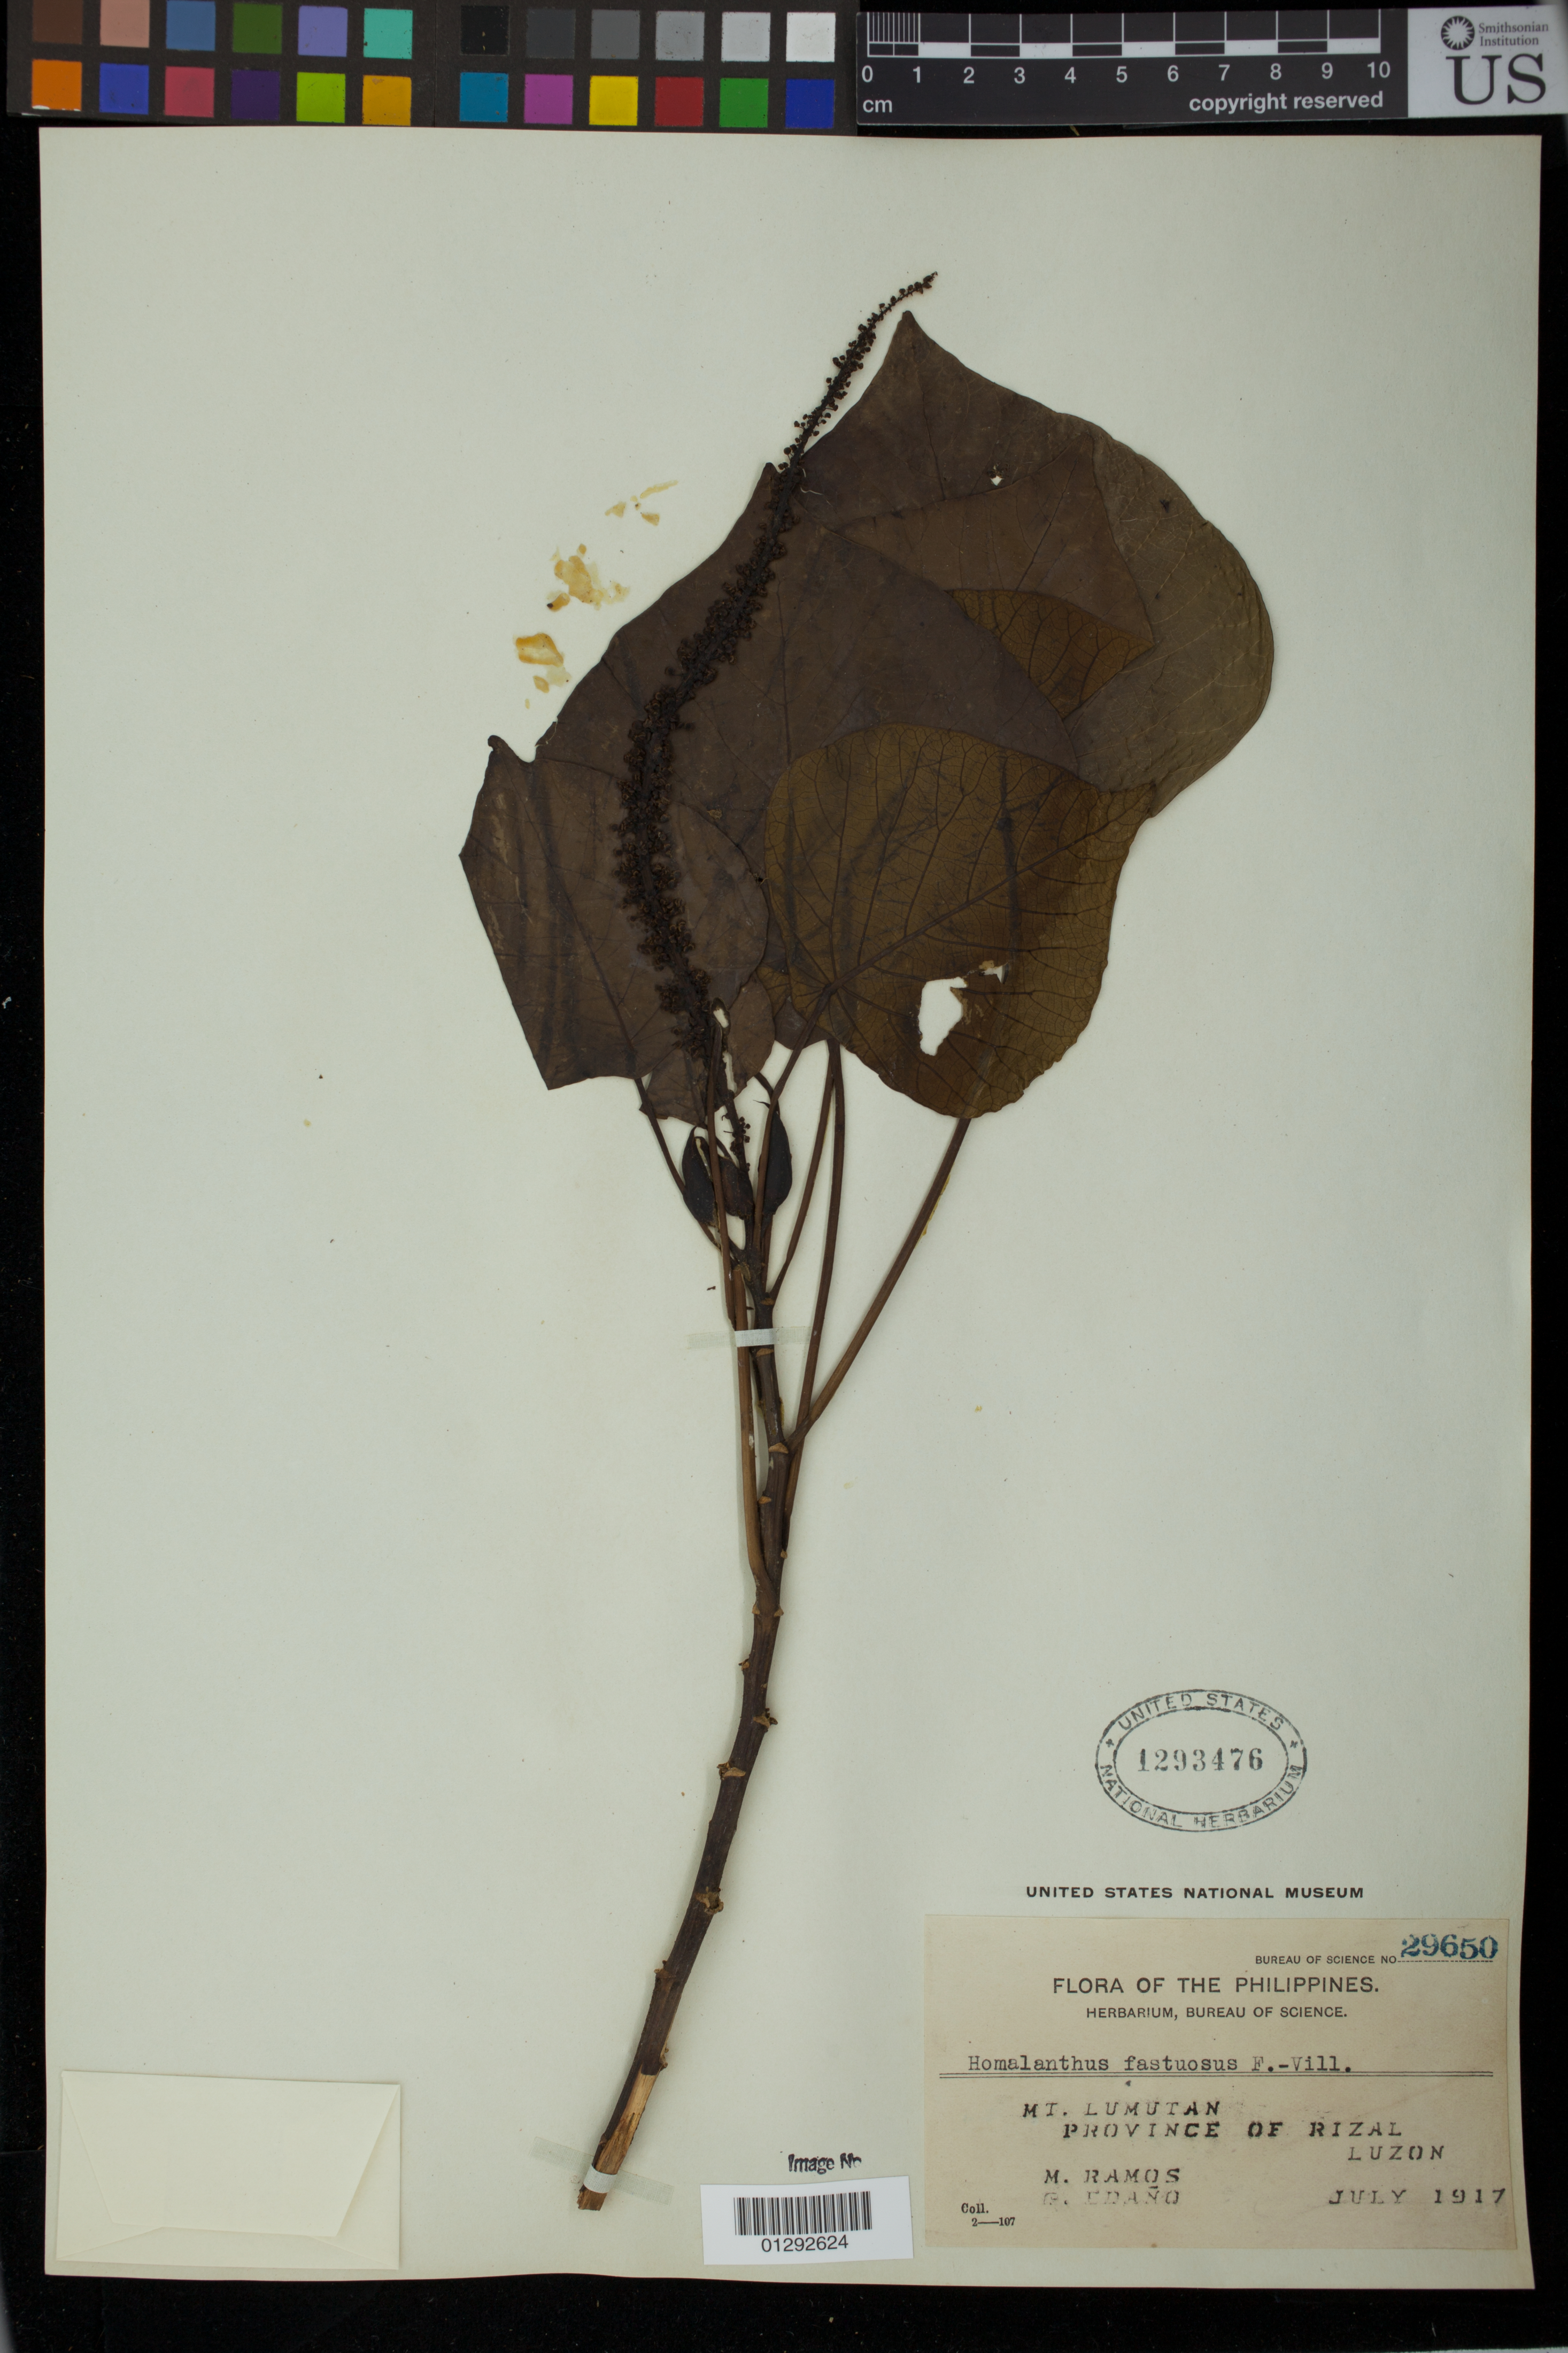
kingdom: Plantae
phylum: Tracheophyta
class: Magnoliopsida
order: Malpighiales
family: Euphorbiaceae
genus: Omalanthus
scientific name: Omalanthus fastuosus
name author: Fern.-Vill.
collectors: M. Ramos & G. Edaño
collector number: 29650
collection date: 1917-07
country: Philippines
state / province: Calabarzon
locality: Mt. Lumuta. Rizal, Luzon.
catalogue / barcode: US 1293476